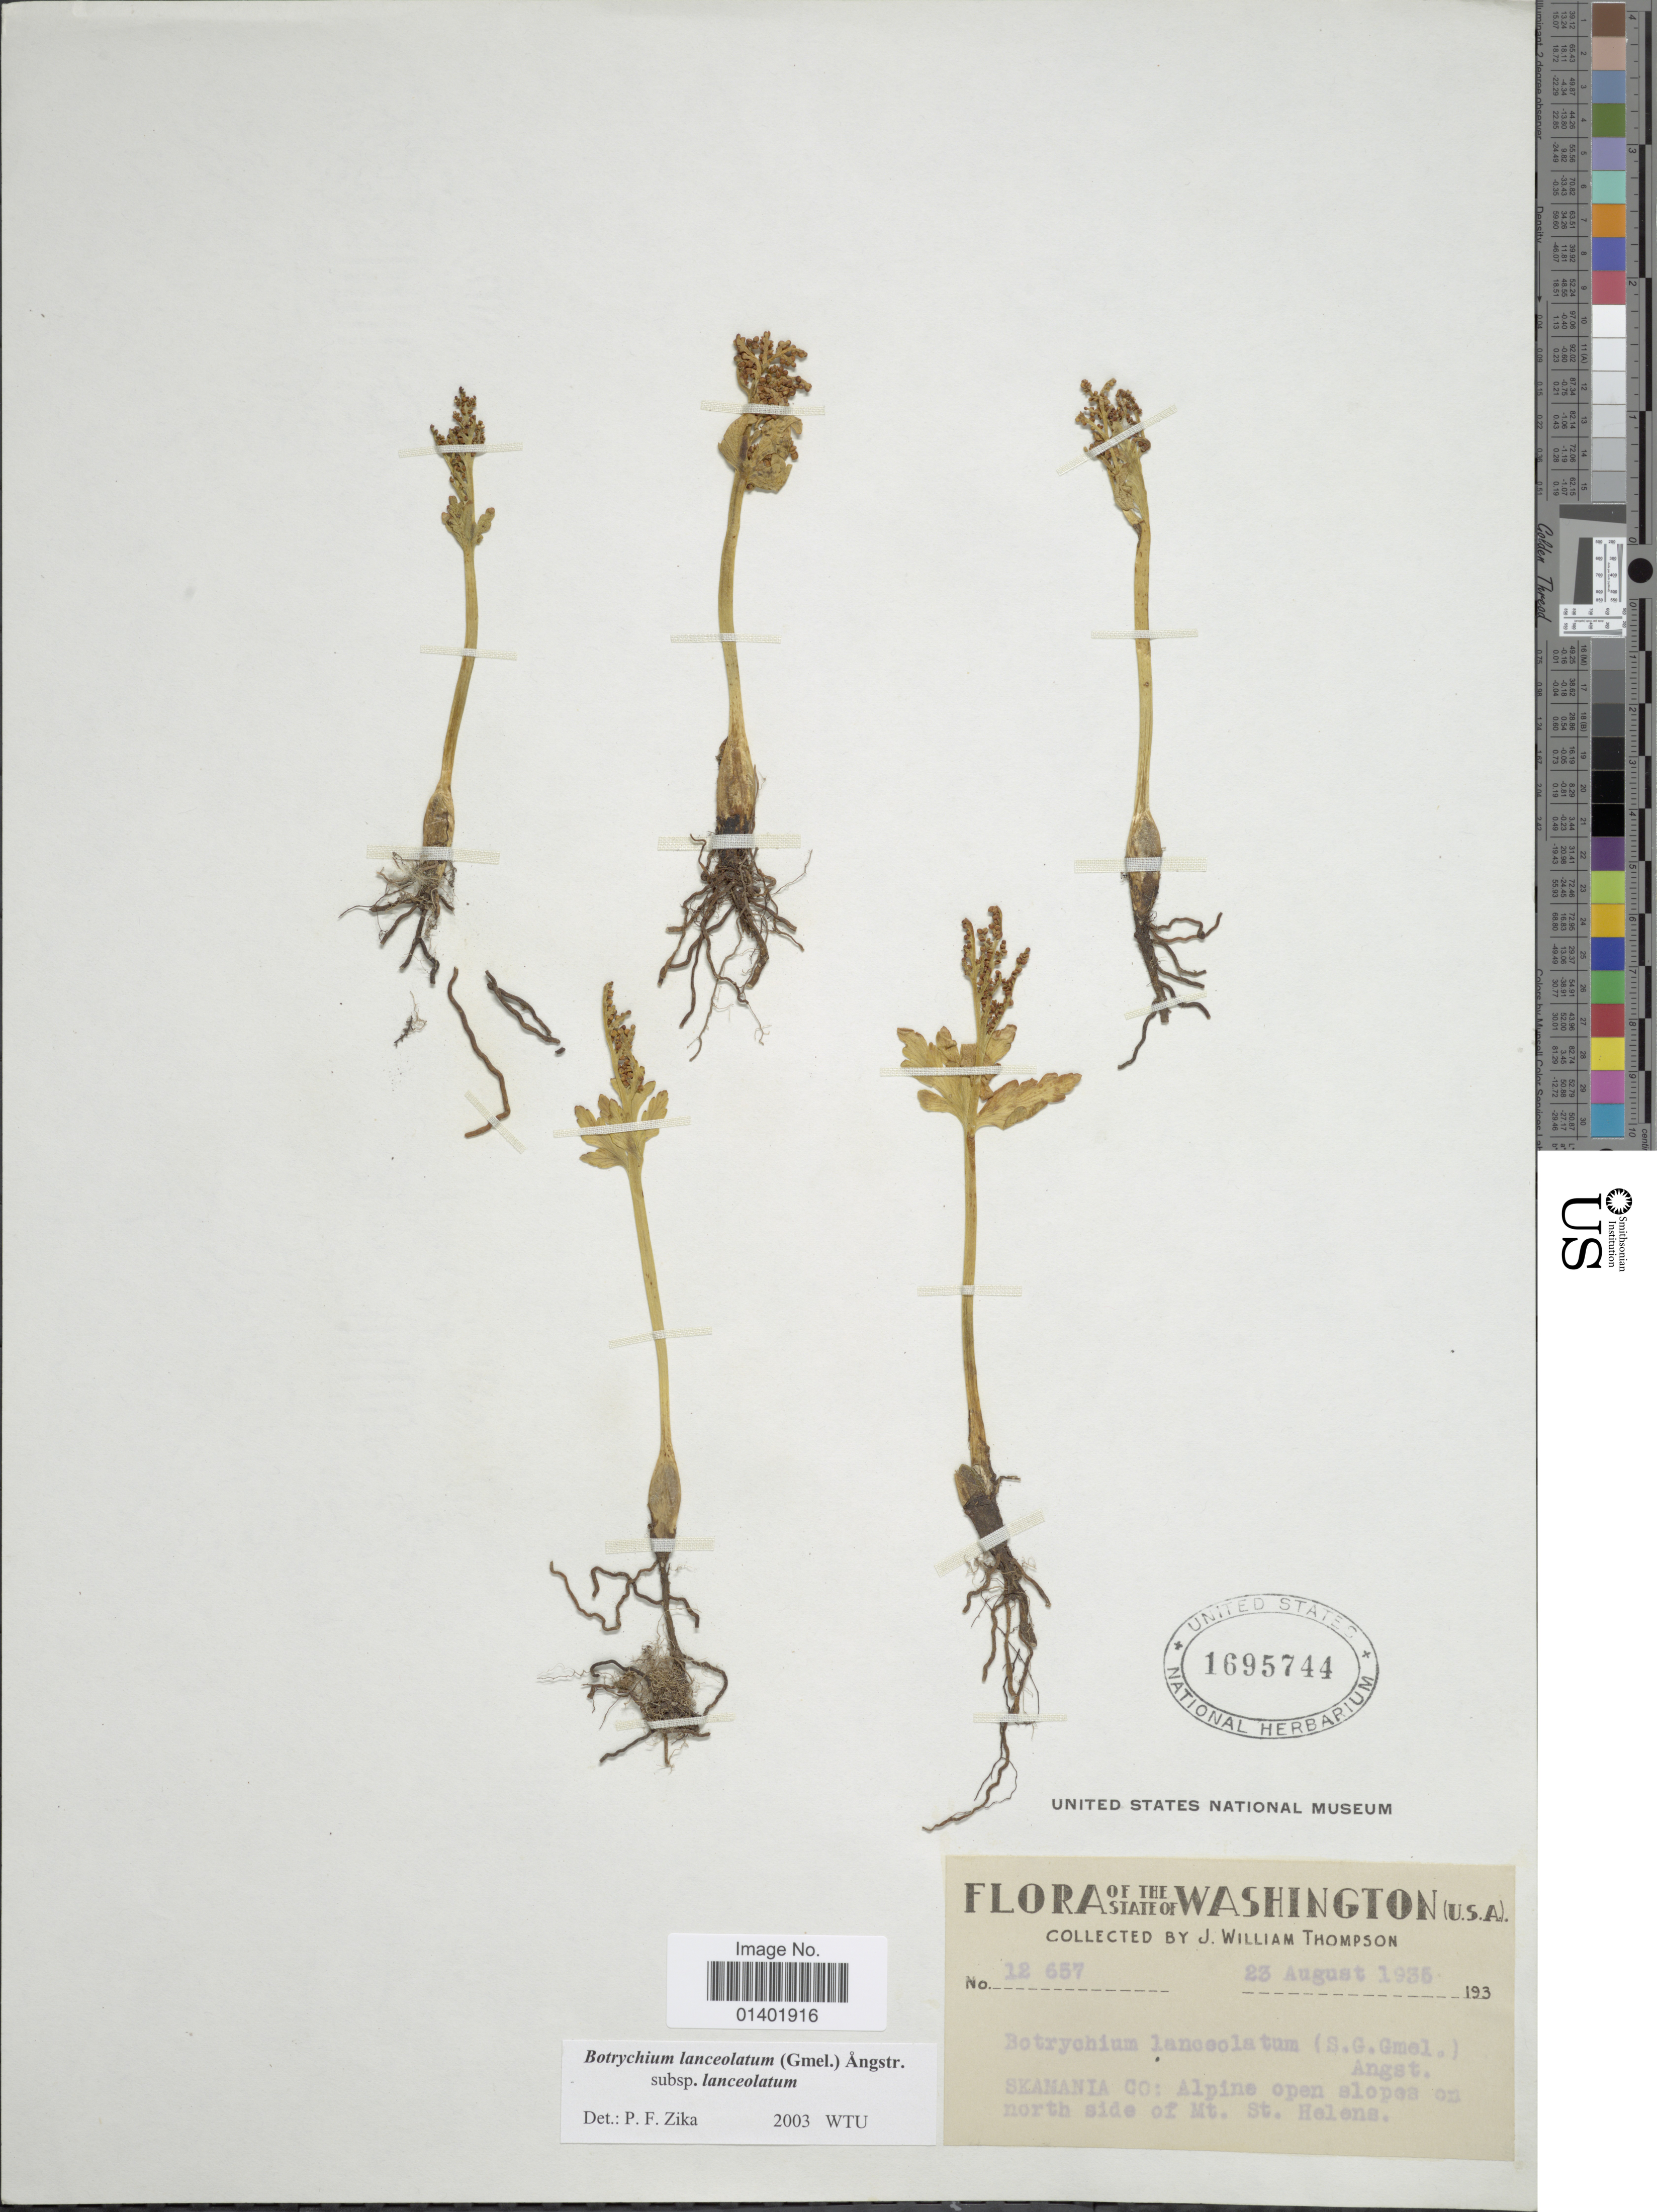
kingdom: Plantae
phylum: Tracheophyta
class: Polypodiopsida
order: Ophioglossales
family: Ophioglossaceae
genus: Botrychium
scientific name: Botrychium lanceolatum subsp. lanceolatum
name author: (S.G. Gmel.) Ångstr.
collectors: J. W. Thompson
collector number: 12657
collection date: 1935-08-23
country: United States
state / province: Washington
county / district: Skamania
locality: Skamania Co: Alpine open slopes on north side of Mt. St. Helens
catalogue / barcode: US 1695744